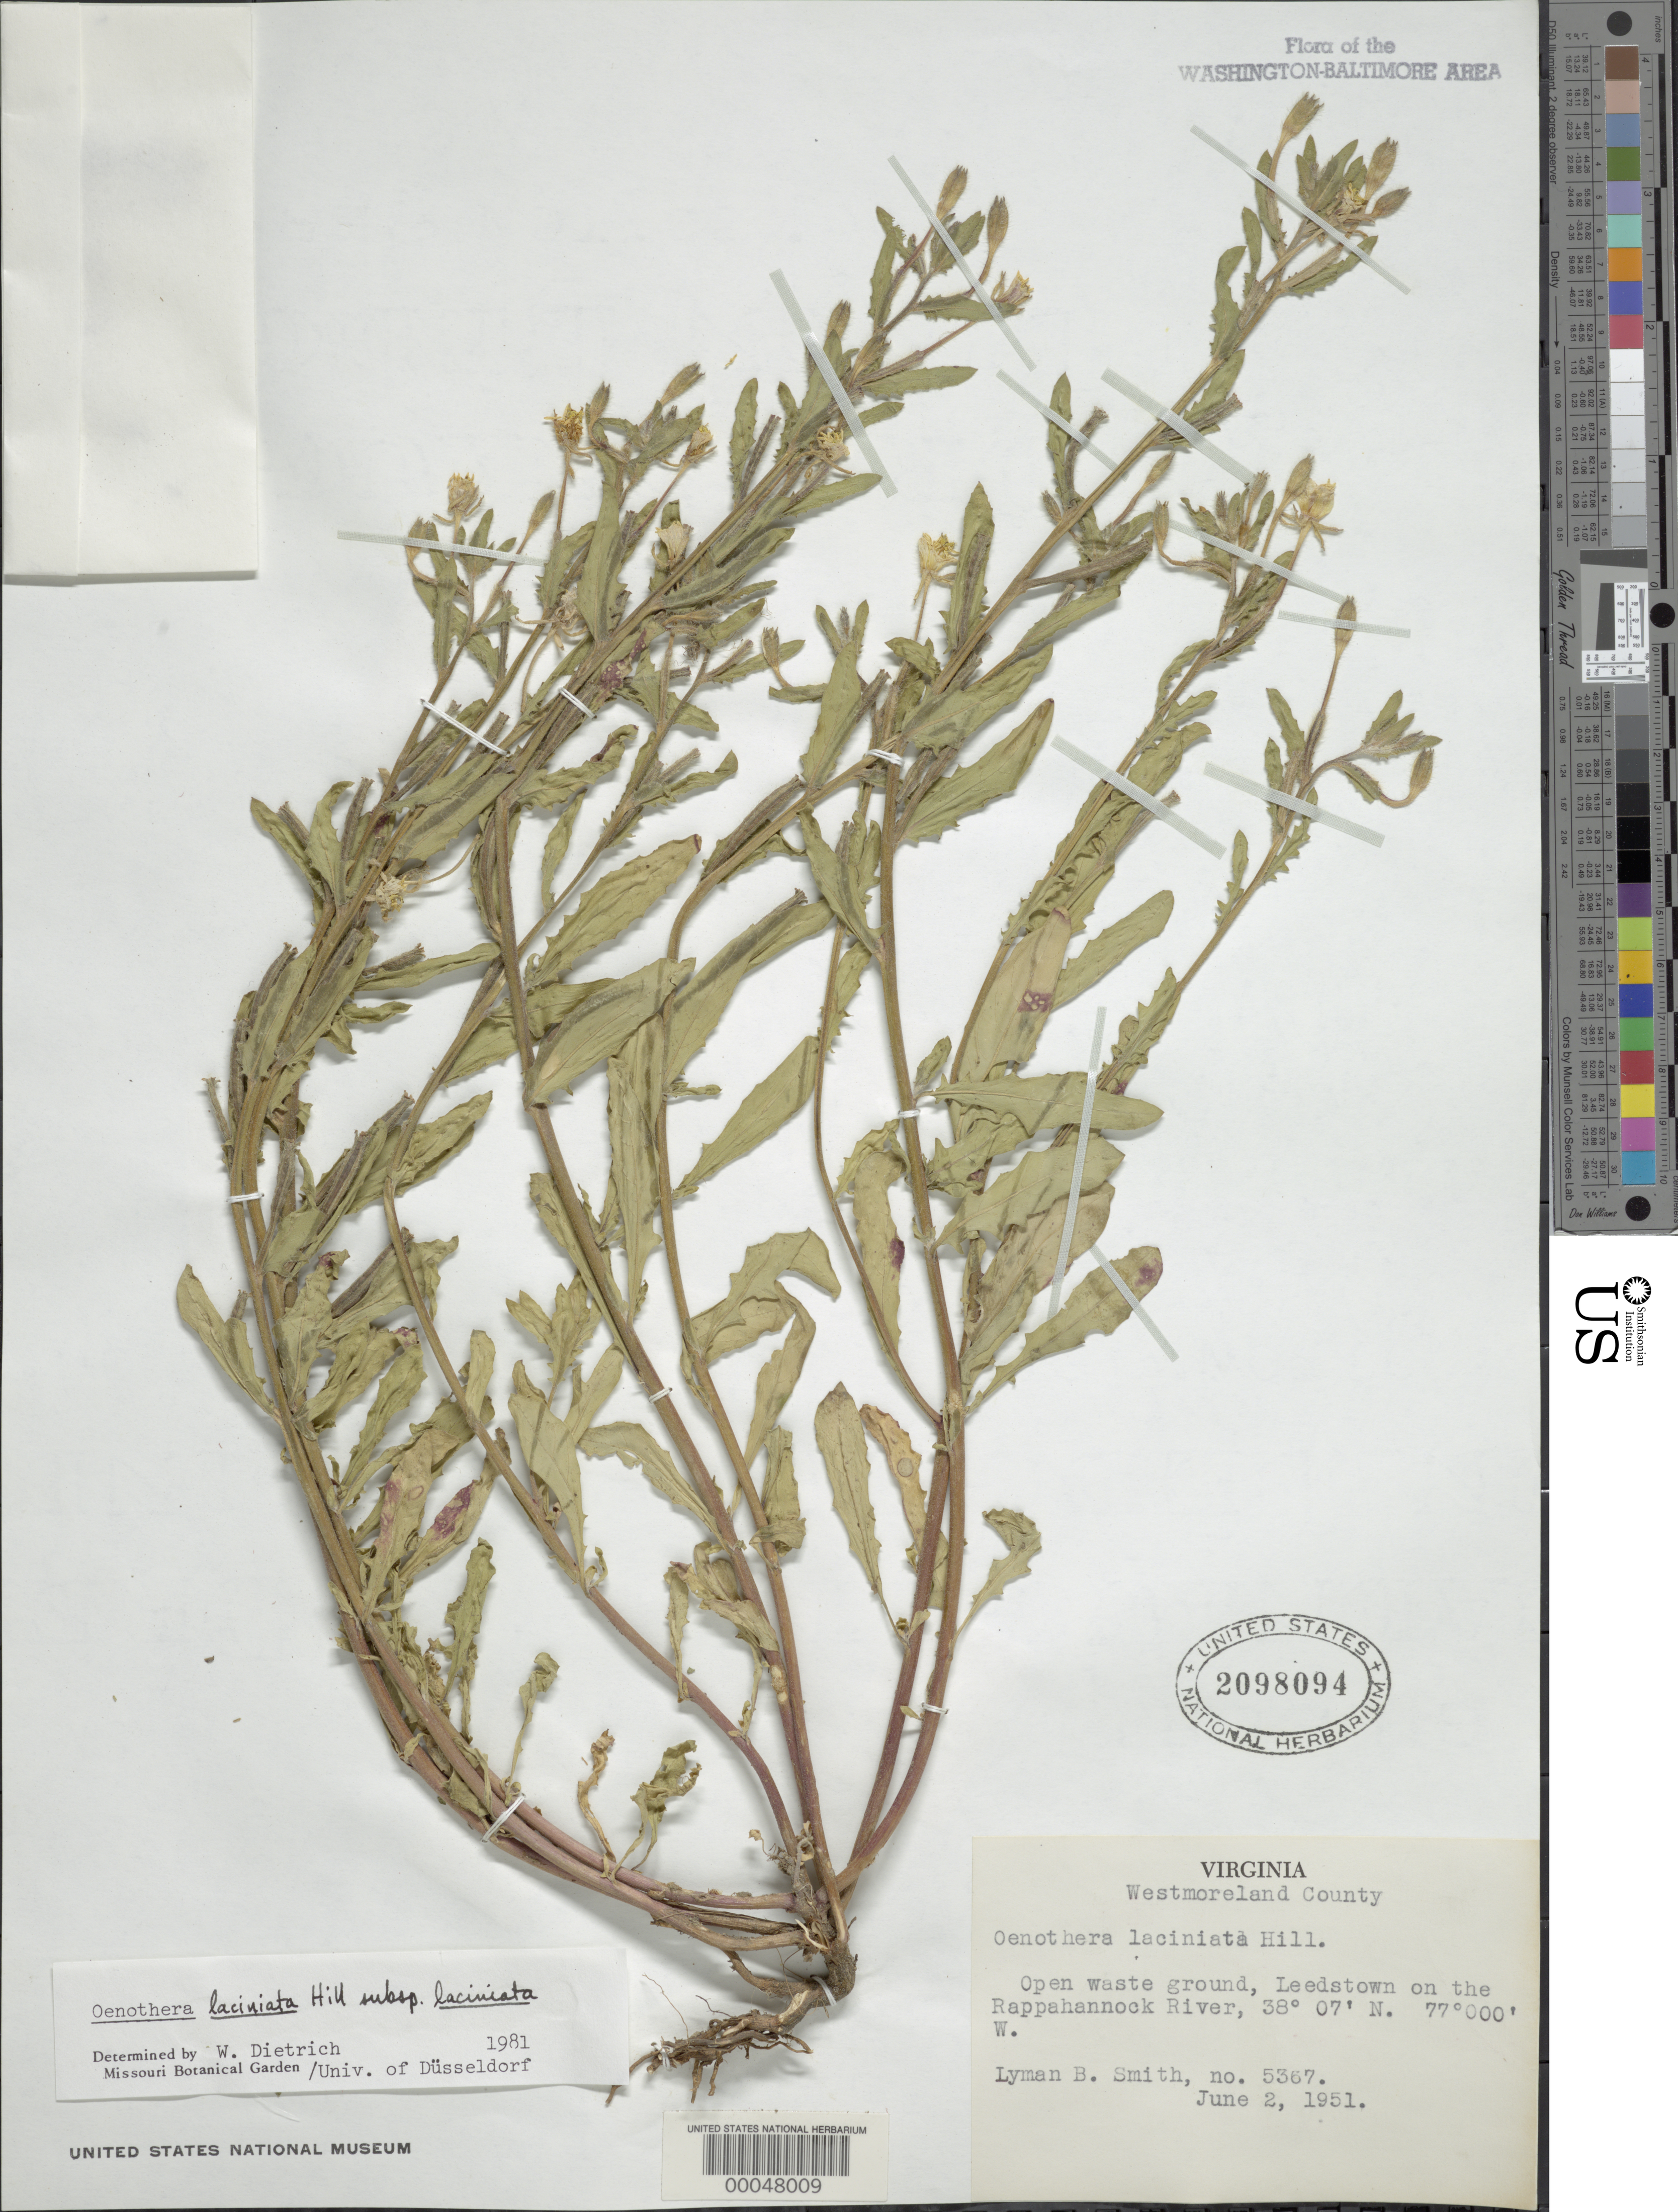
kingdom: Plantae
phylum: Tracheophyta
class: Magnoliopsida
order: Myrtales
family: Onagraceae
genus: Oenothera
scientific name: Oenothera laciniata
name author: Hill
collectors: L. Smith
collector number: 5367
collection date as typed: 02 Jun 1951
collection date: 1951-06-02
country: United States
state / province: Virginia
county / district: Westmoreland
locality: Leedstown, on the Rappahannock River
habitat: Open waste ground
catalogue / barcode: US 2098094